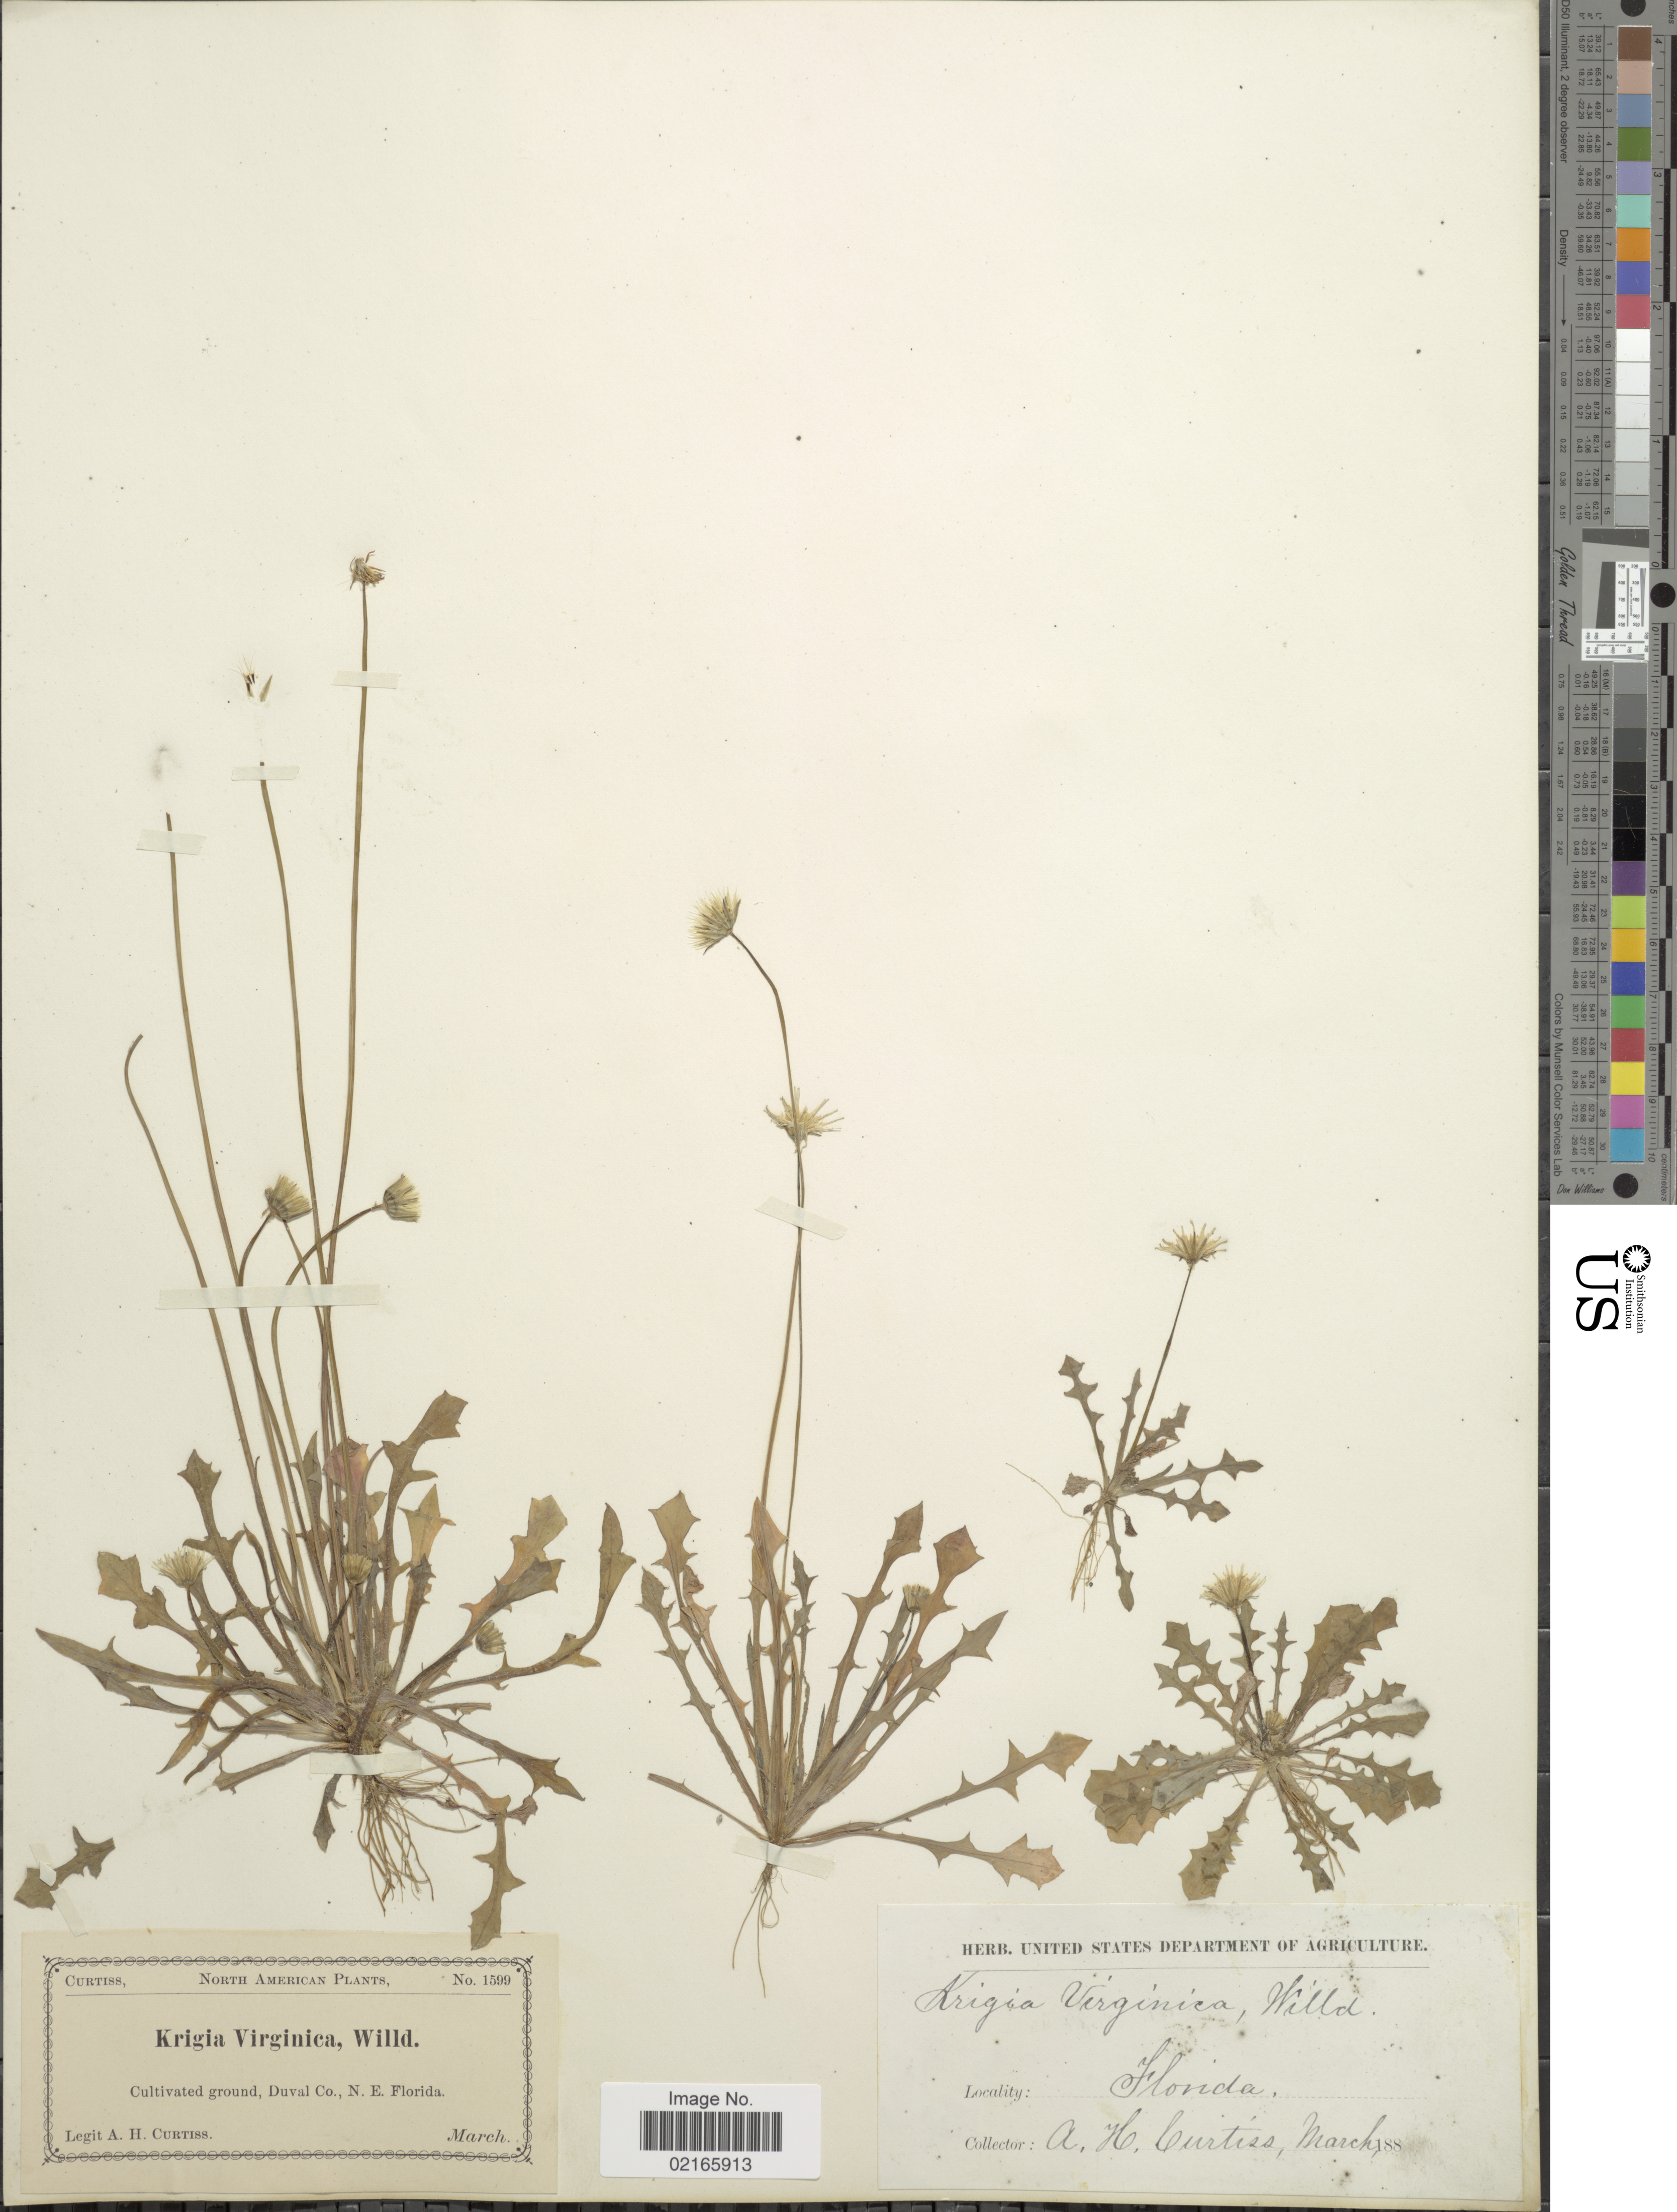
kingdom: Plantae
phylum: Tracheophyta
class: Magnoliopsida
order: Asterales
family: Asteraceae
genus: Krigia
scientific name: Krigia virginica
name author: (L.) Willd.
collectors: A. H. Curtiss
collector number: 1599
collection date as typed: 188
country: United States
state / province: Florida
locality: North America, cultivated ground, Duval Co., N. E. Florida